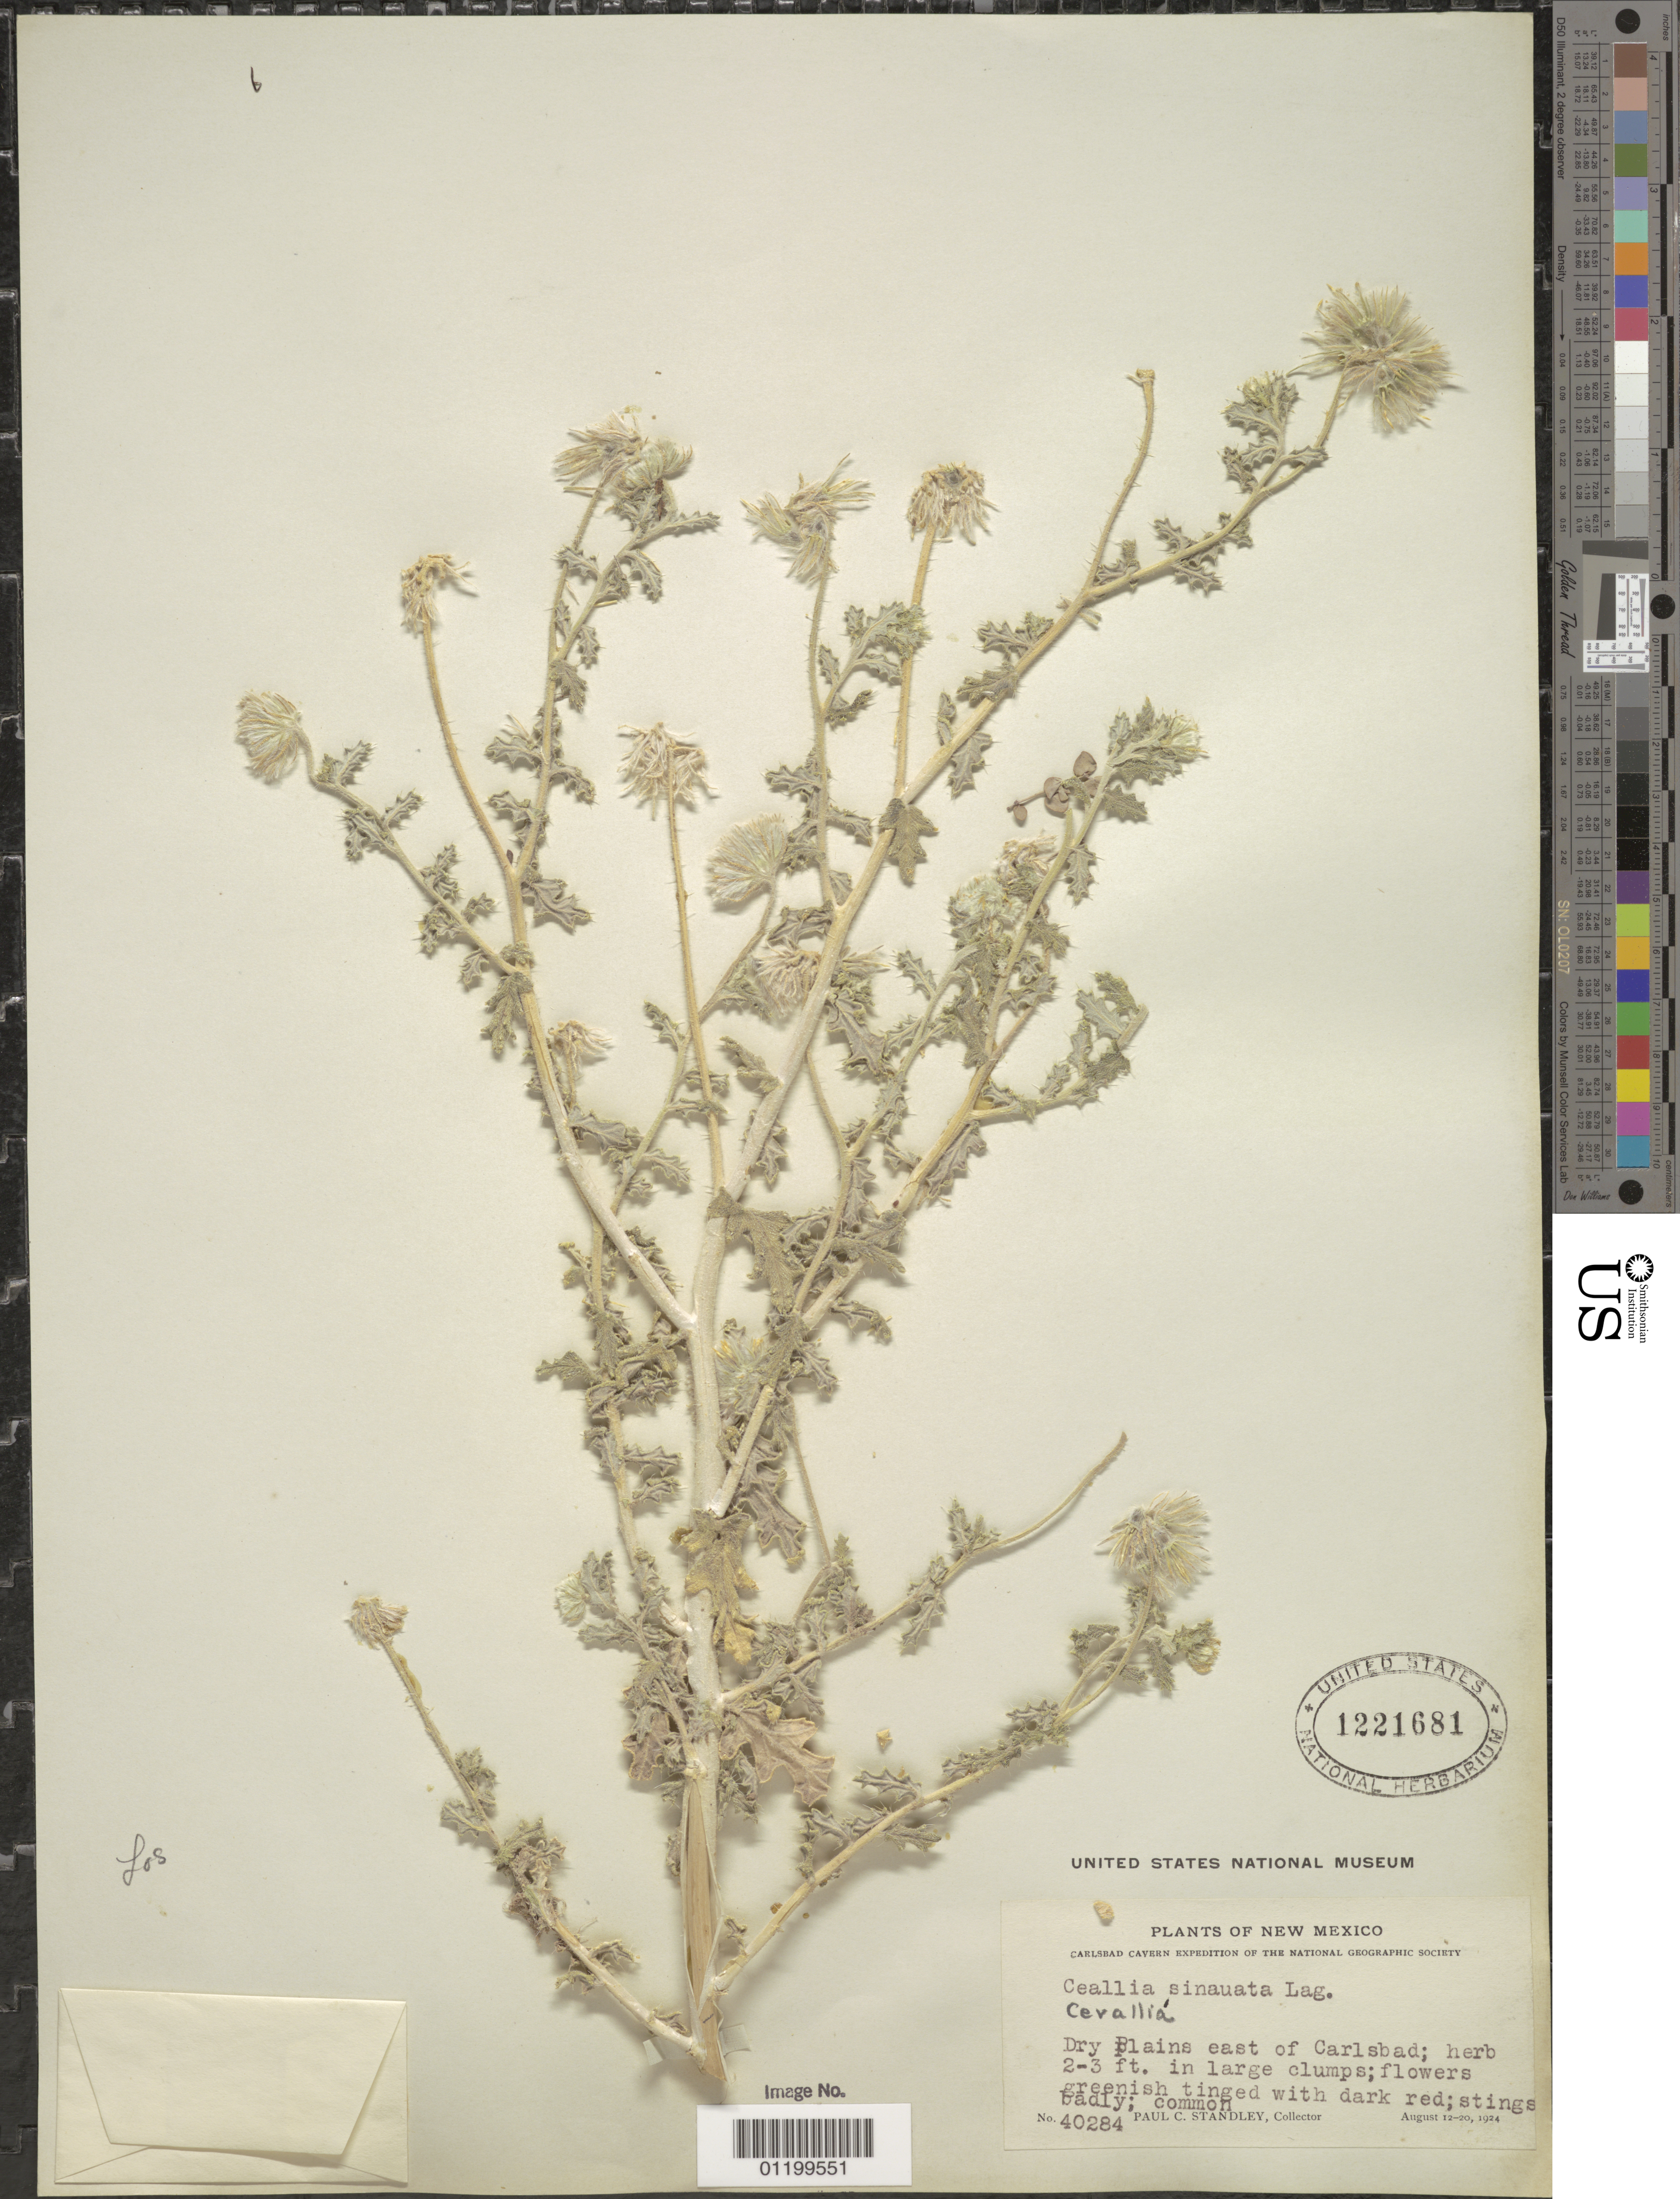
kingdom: Plantae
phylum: Tracheophyta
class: Magnoliopsida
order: Cornales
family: Loasaceae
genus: Cevallia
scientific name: Cevallia sinuata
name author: Lag.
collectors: P. C. Standley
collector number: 40284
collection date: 1924-08-12/1924-08-20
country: United States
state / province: New Mexico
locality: Carlsbad Cavern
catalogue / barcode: US 1221681